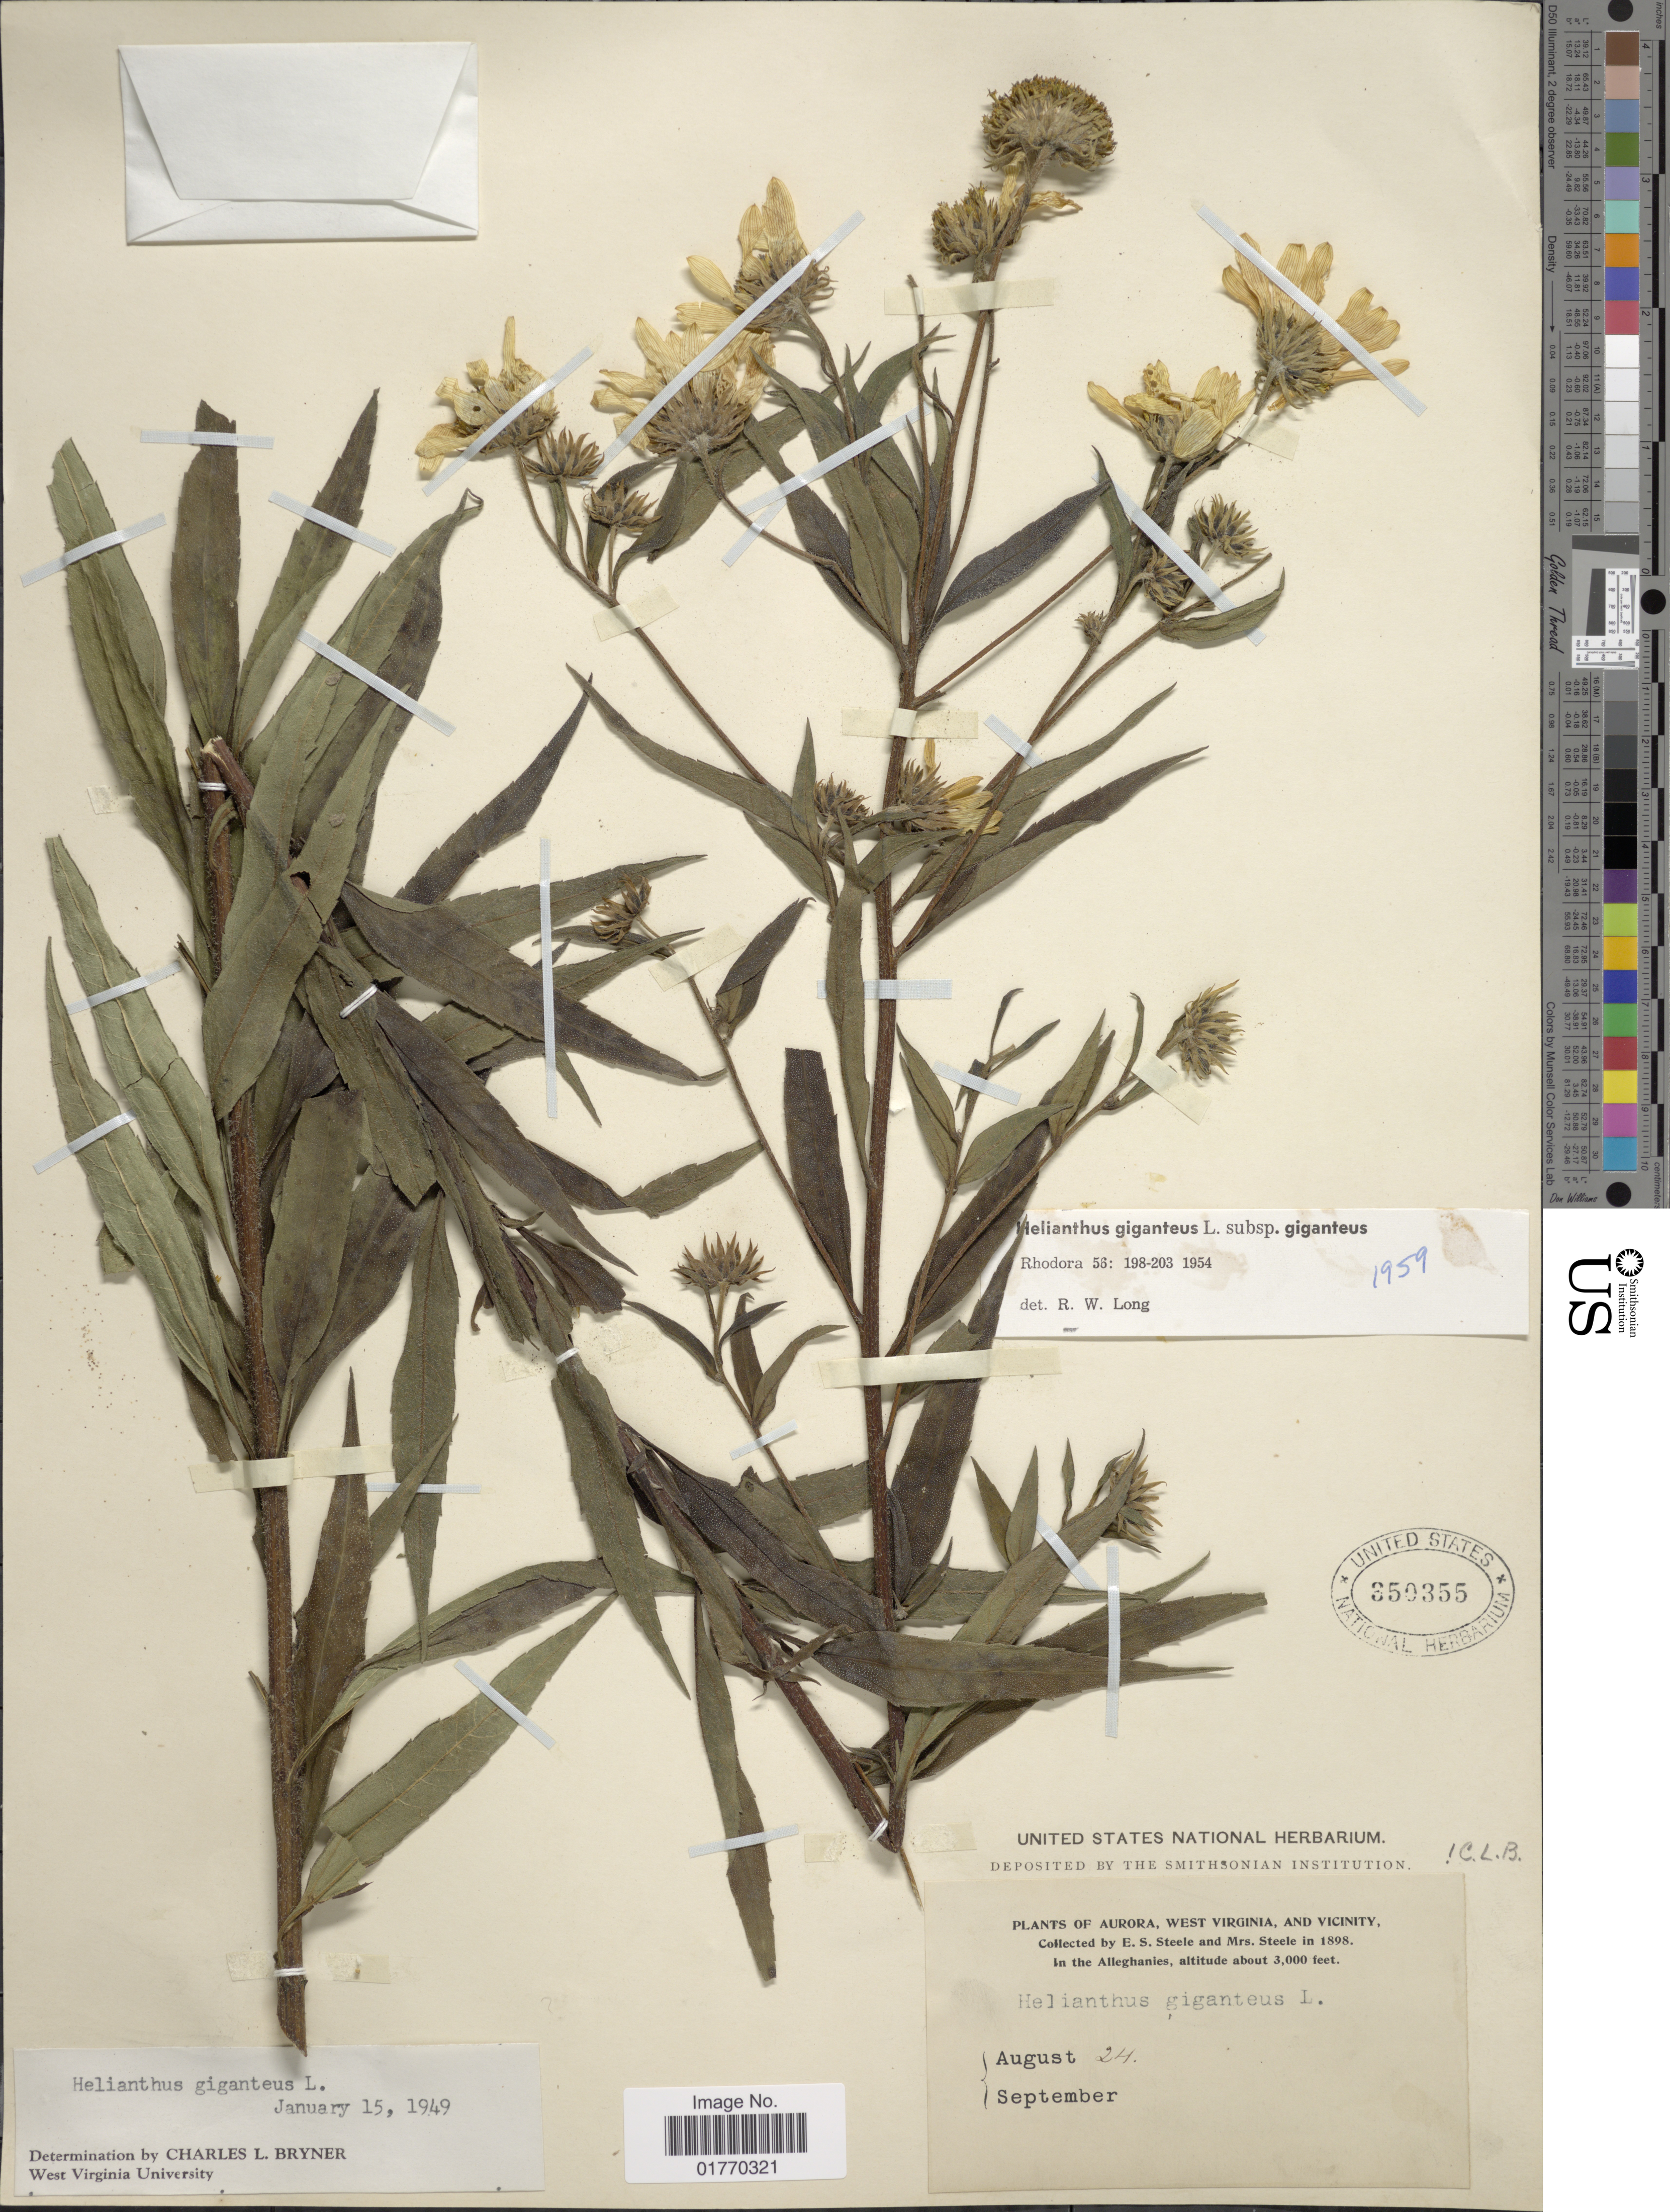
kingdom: Plantae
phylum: Tracheophyta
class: Magnoliopsida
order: Asterales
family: Asteraceae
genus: Helianthus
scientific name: Helianthus giganteus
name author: L.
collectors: E. Steele & Mrs. E. S. Steele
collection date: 1898-08-24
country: United States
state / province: West Virginia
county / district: Preston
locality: Aurora, West Virginia, and Vicinity, In the Alleghanies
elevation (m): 914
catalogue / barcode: US 350355